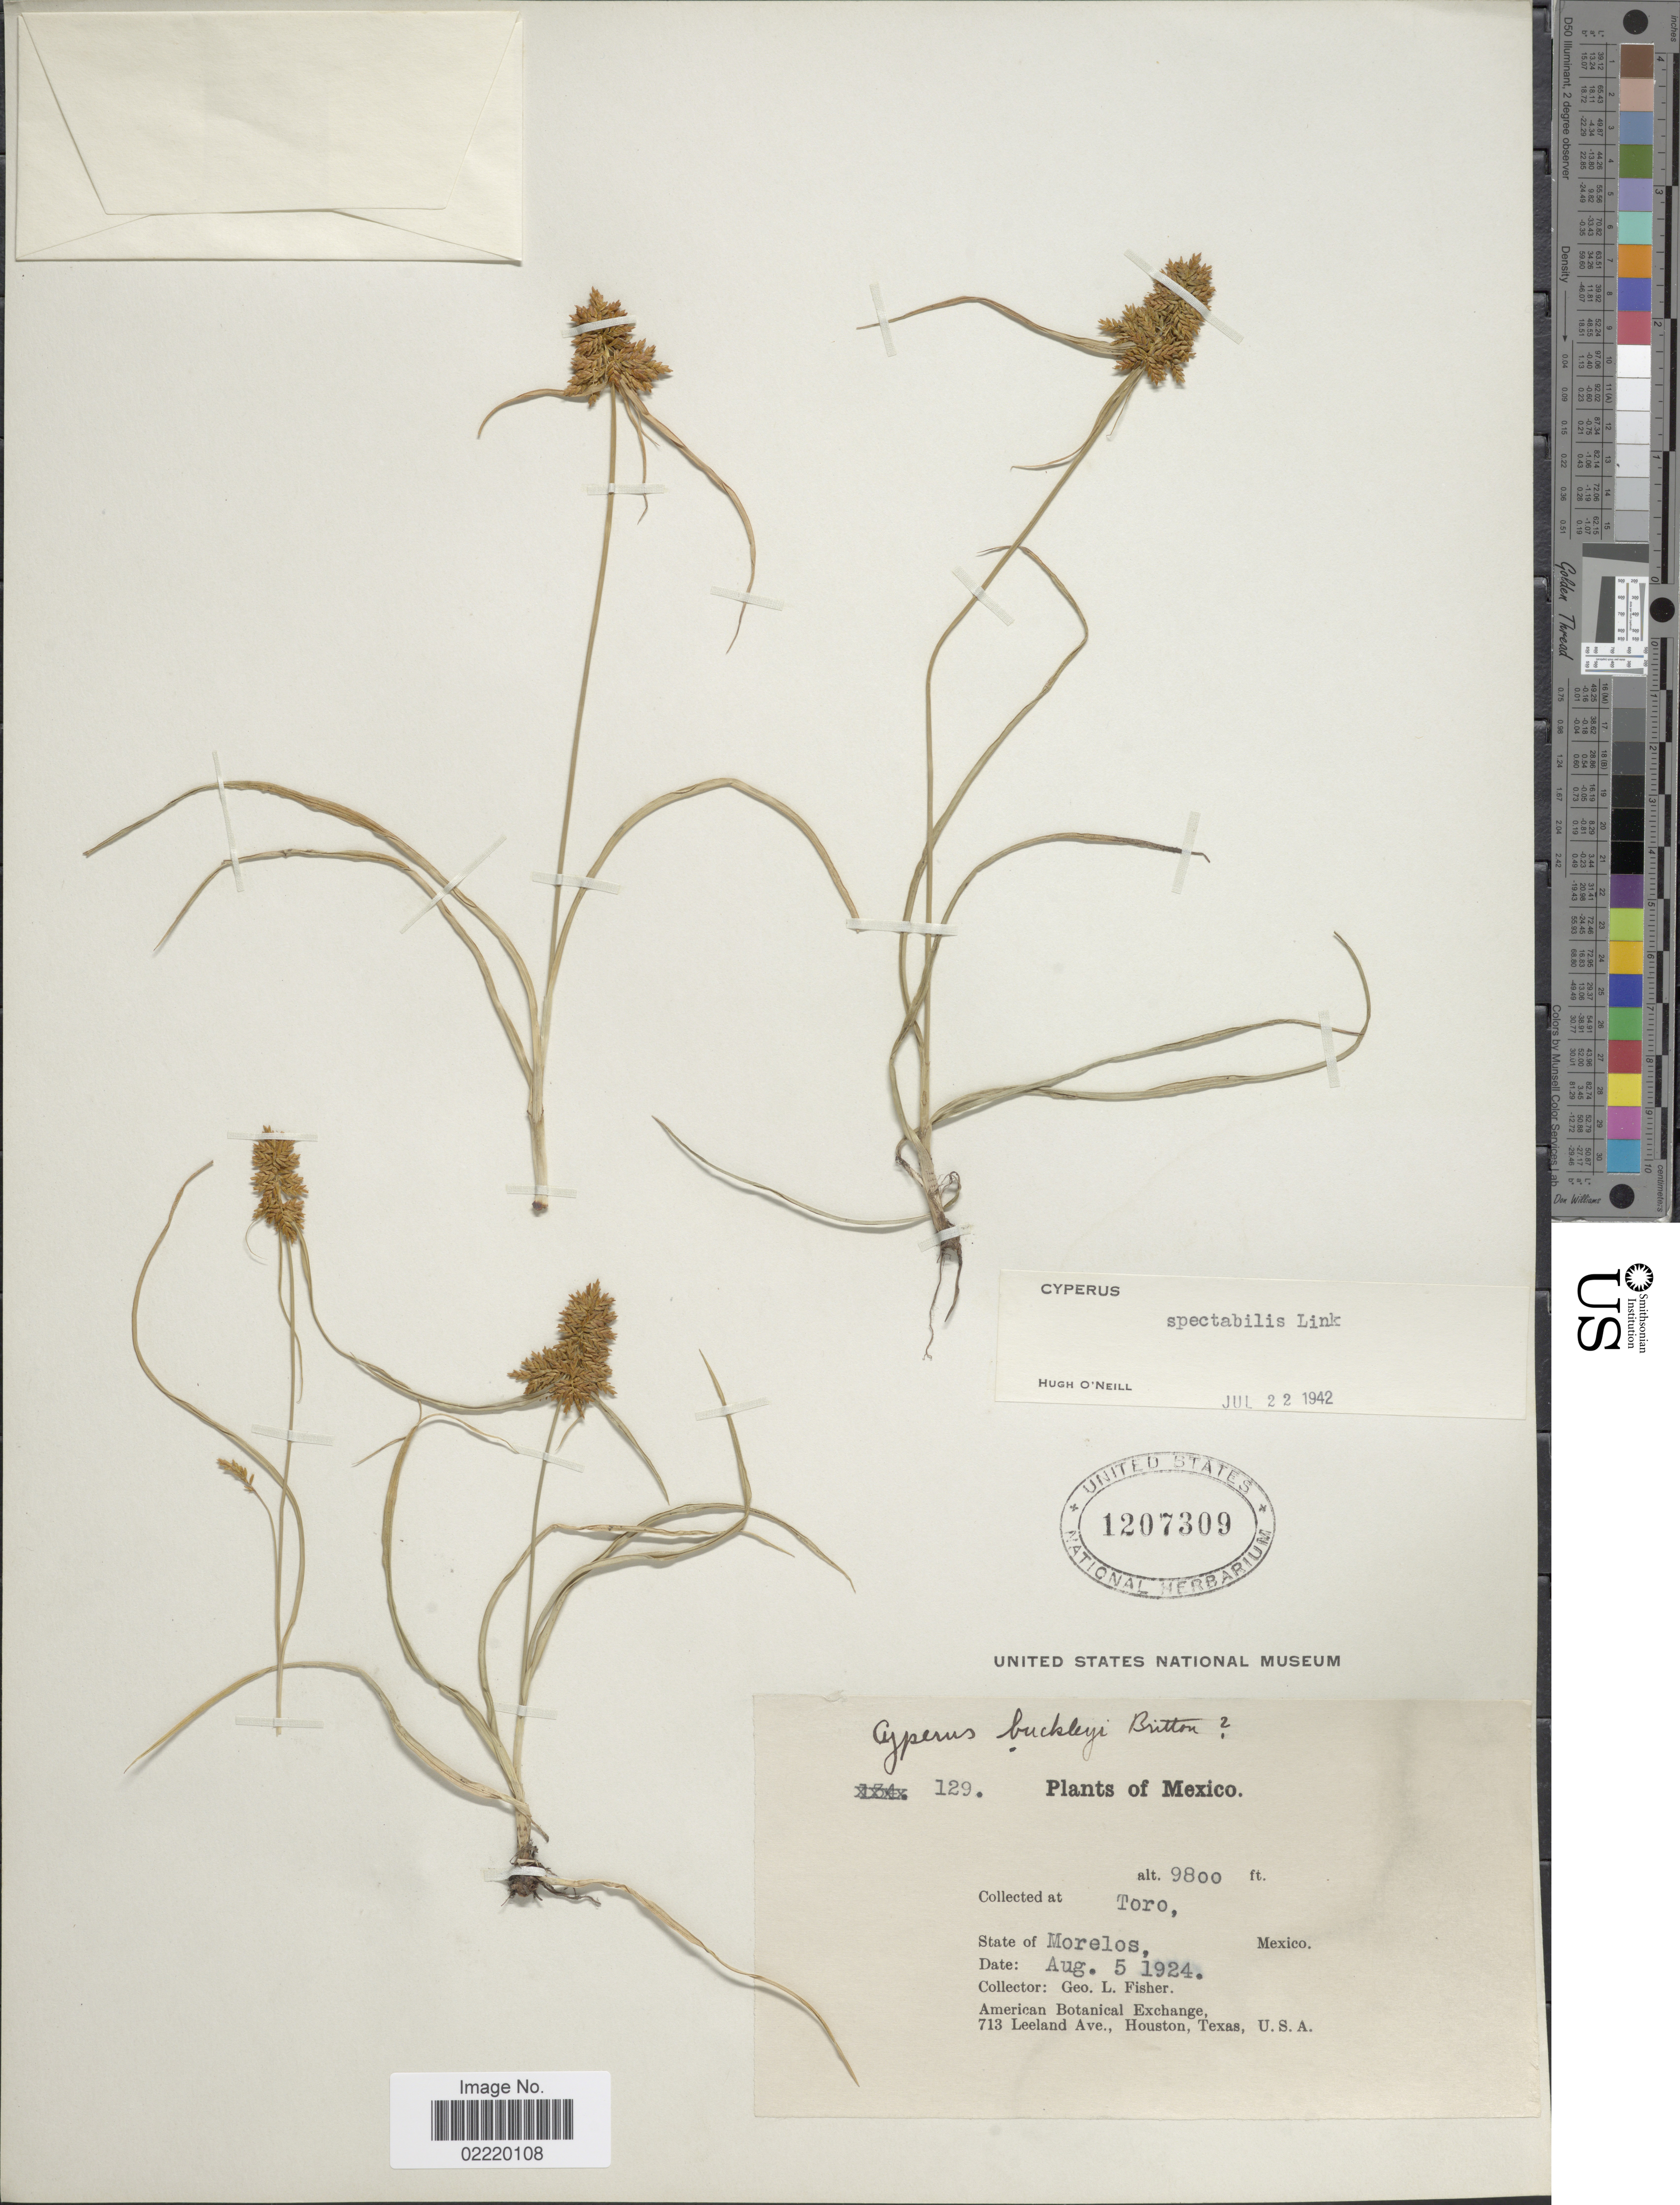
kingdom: Plantae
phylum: Tracheophyta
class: Liliopsida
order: Poales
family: Cyperaceae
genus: Cyperus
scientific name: Cyperus spectabilis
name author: Link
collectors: G. L. Fisher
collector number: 129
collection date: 1924-08-05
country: Mexico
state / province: Morelos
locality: Toro.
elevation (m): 2987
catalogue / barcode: US 1207309